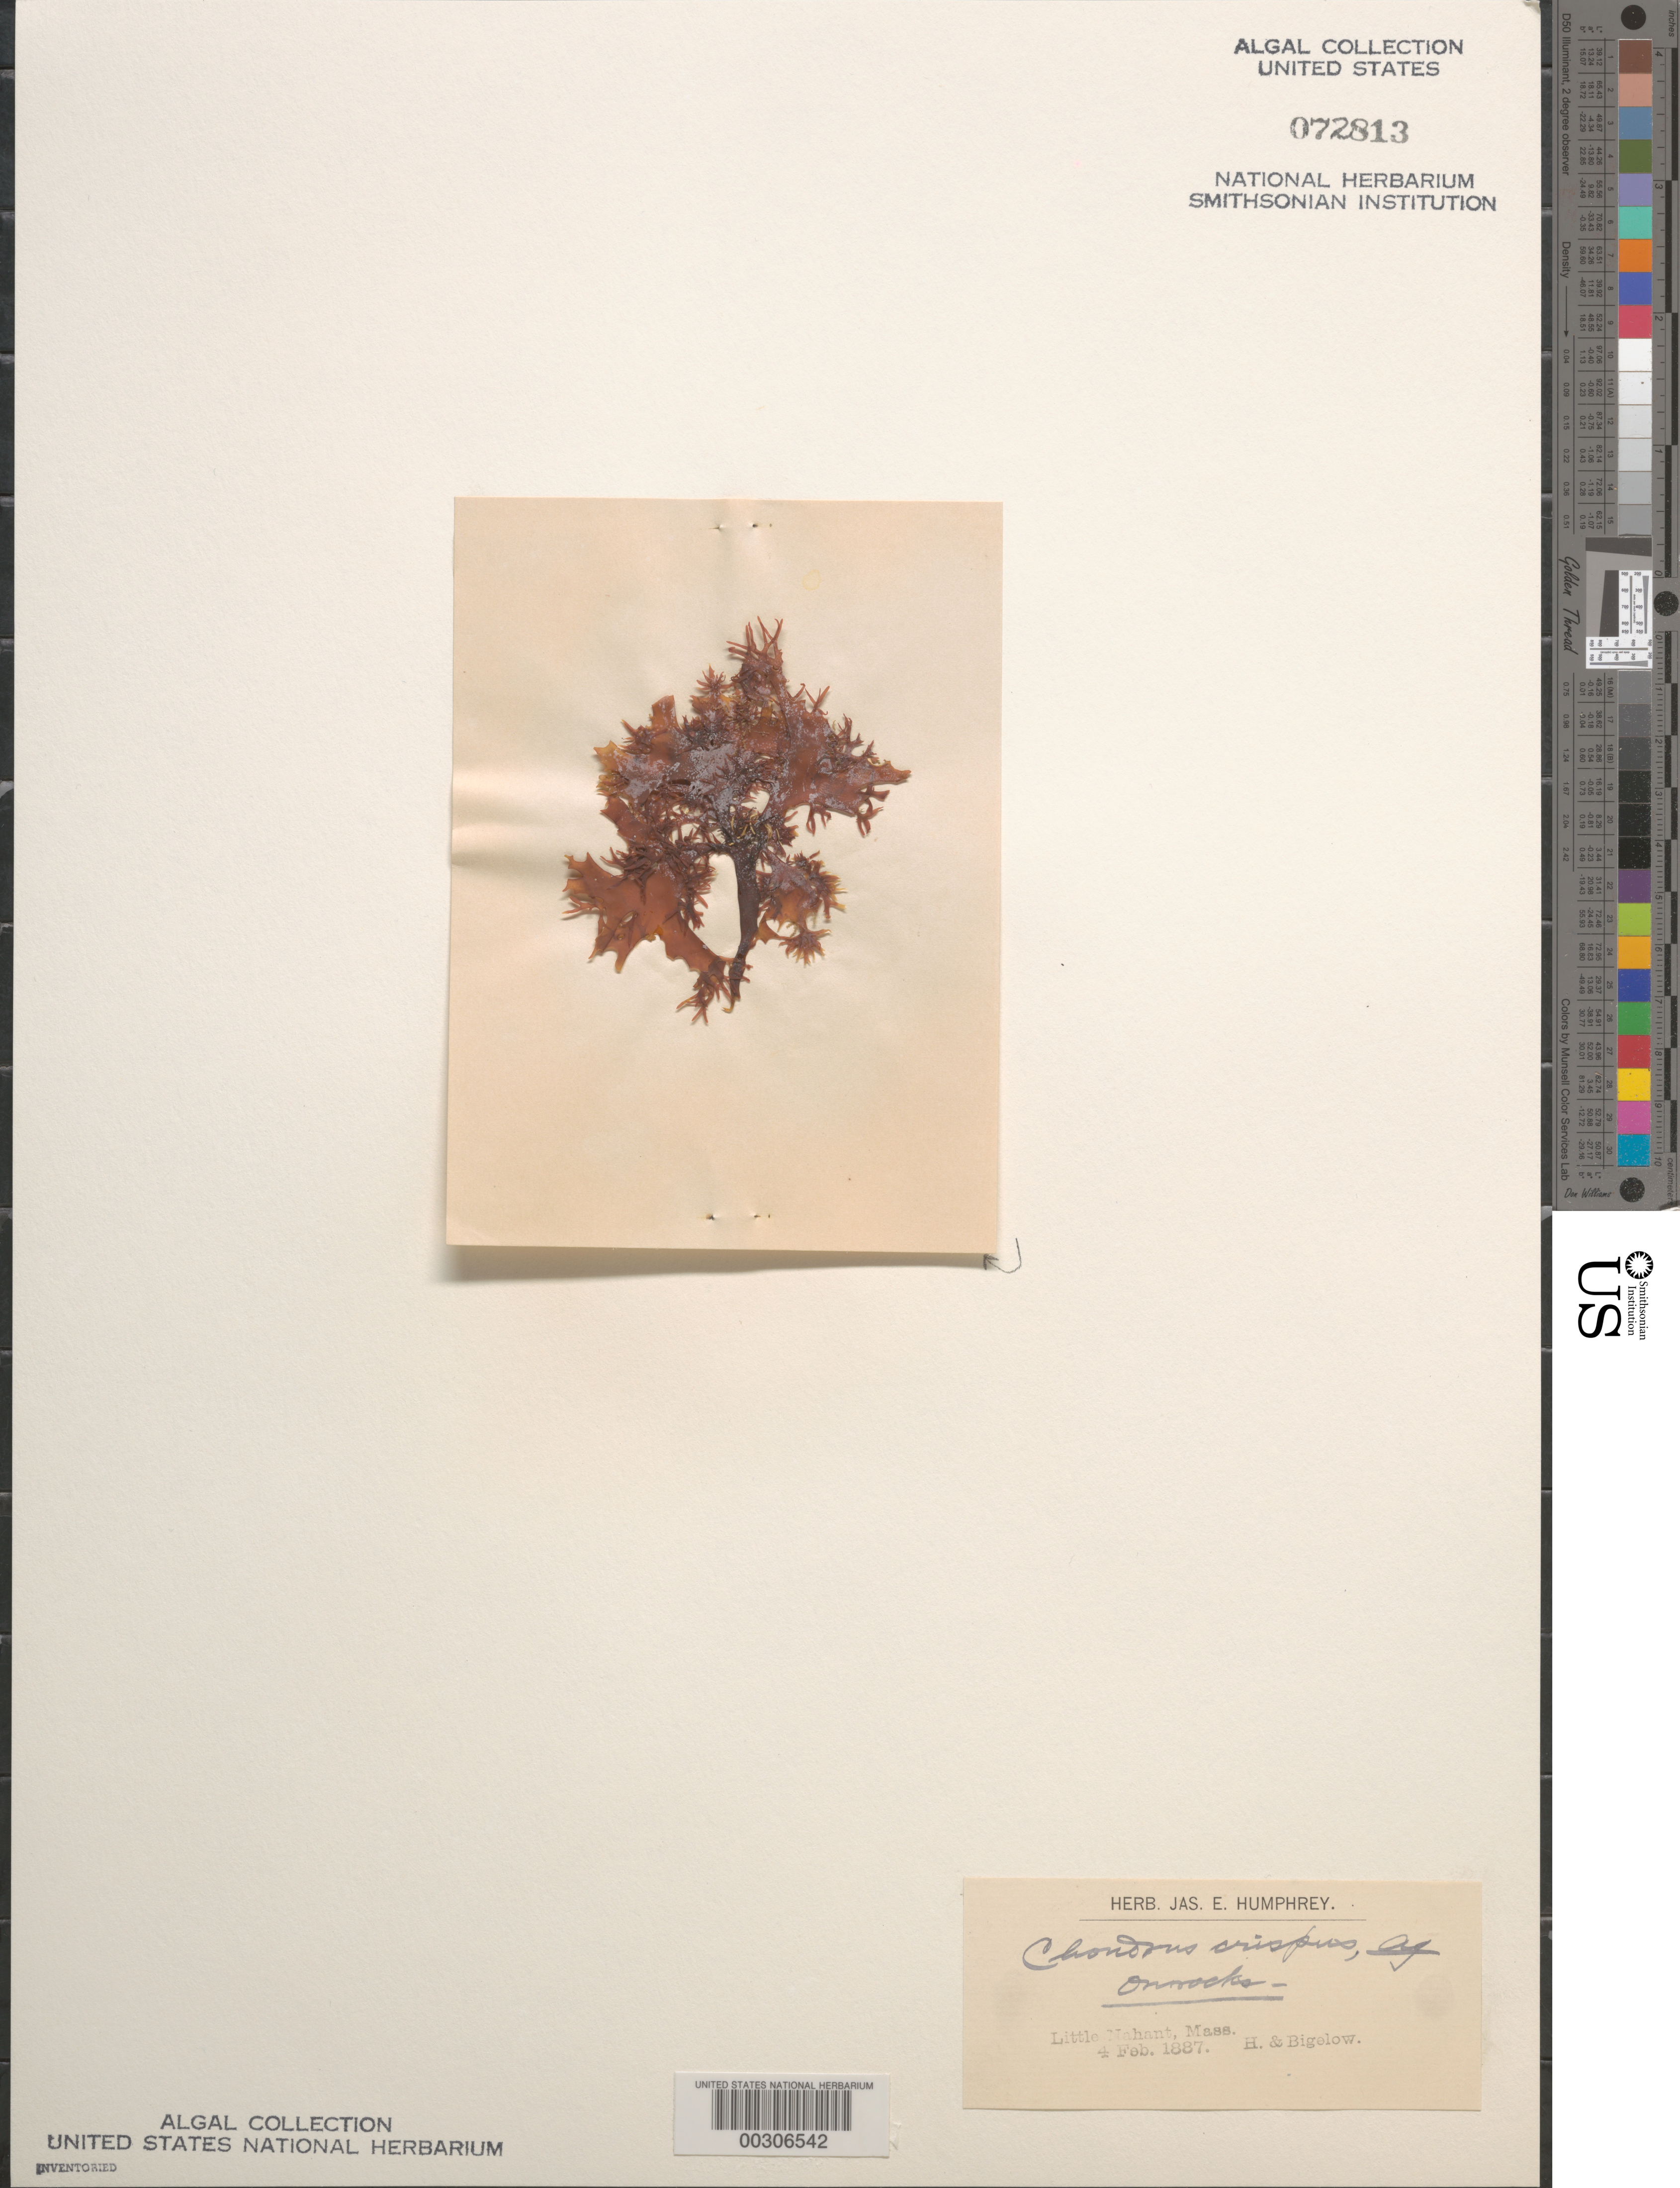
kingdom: Plantae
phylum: Rhodophyta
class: Florideophyceae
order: Gigartinales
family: Gigartinaceae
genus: Chondrus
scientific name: Chondrus crispus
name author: Stackh.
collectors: J. Humphrey & R. Bigelow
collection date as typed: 04 Feb 1887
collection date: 1887-02-04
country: United States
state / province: Massachusetts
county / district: Essex County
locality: Little Nahant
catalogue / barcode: US 72813